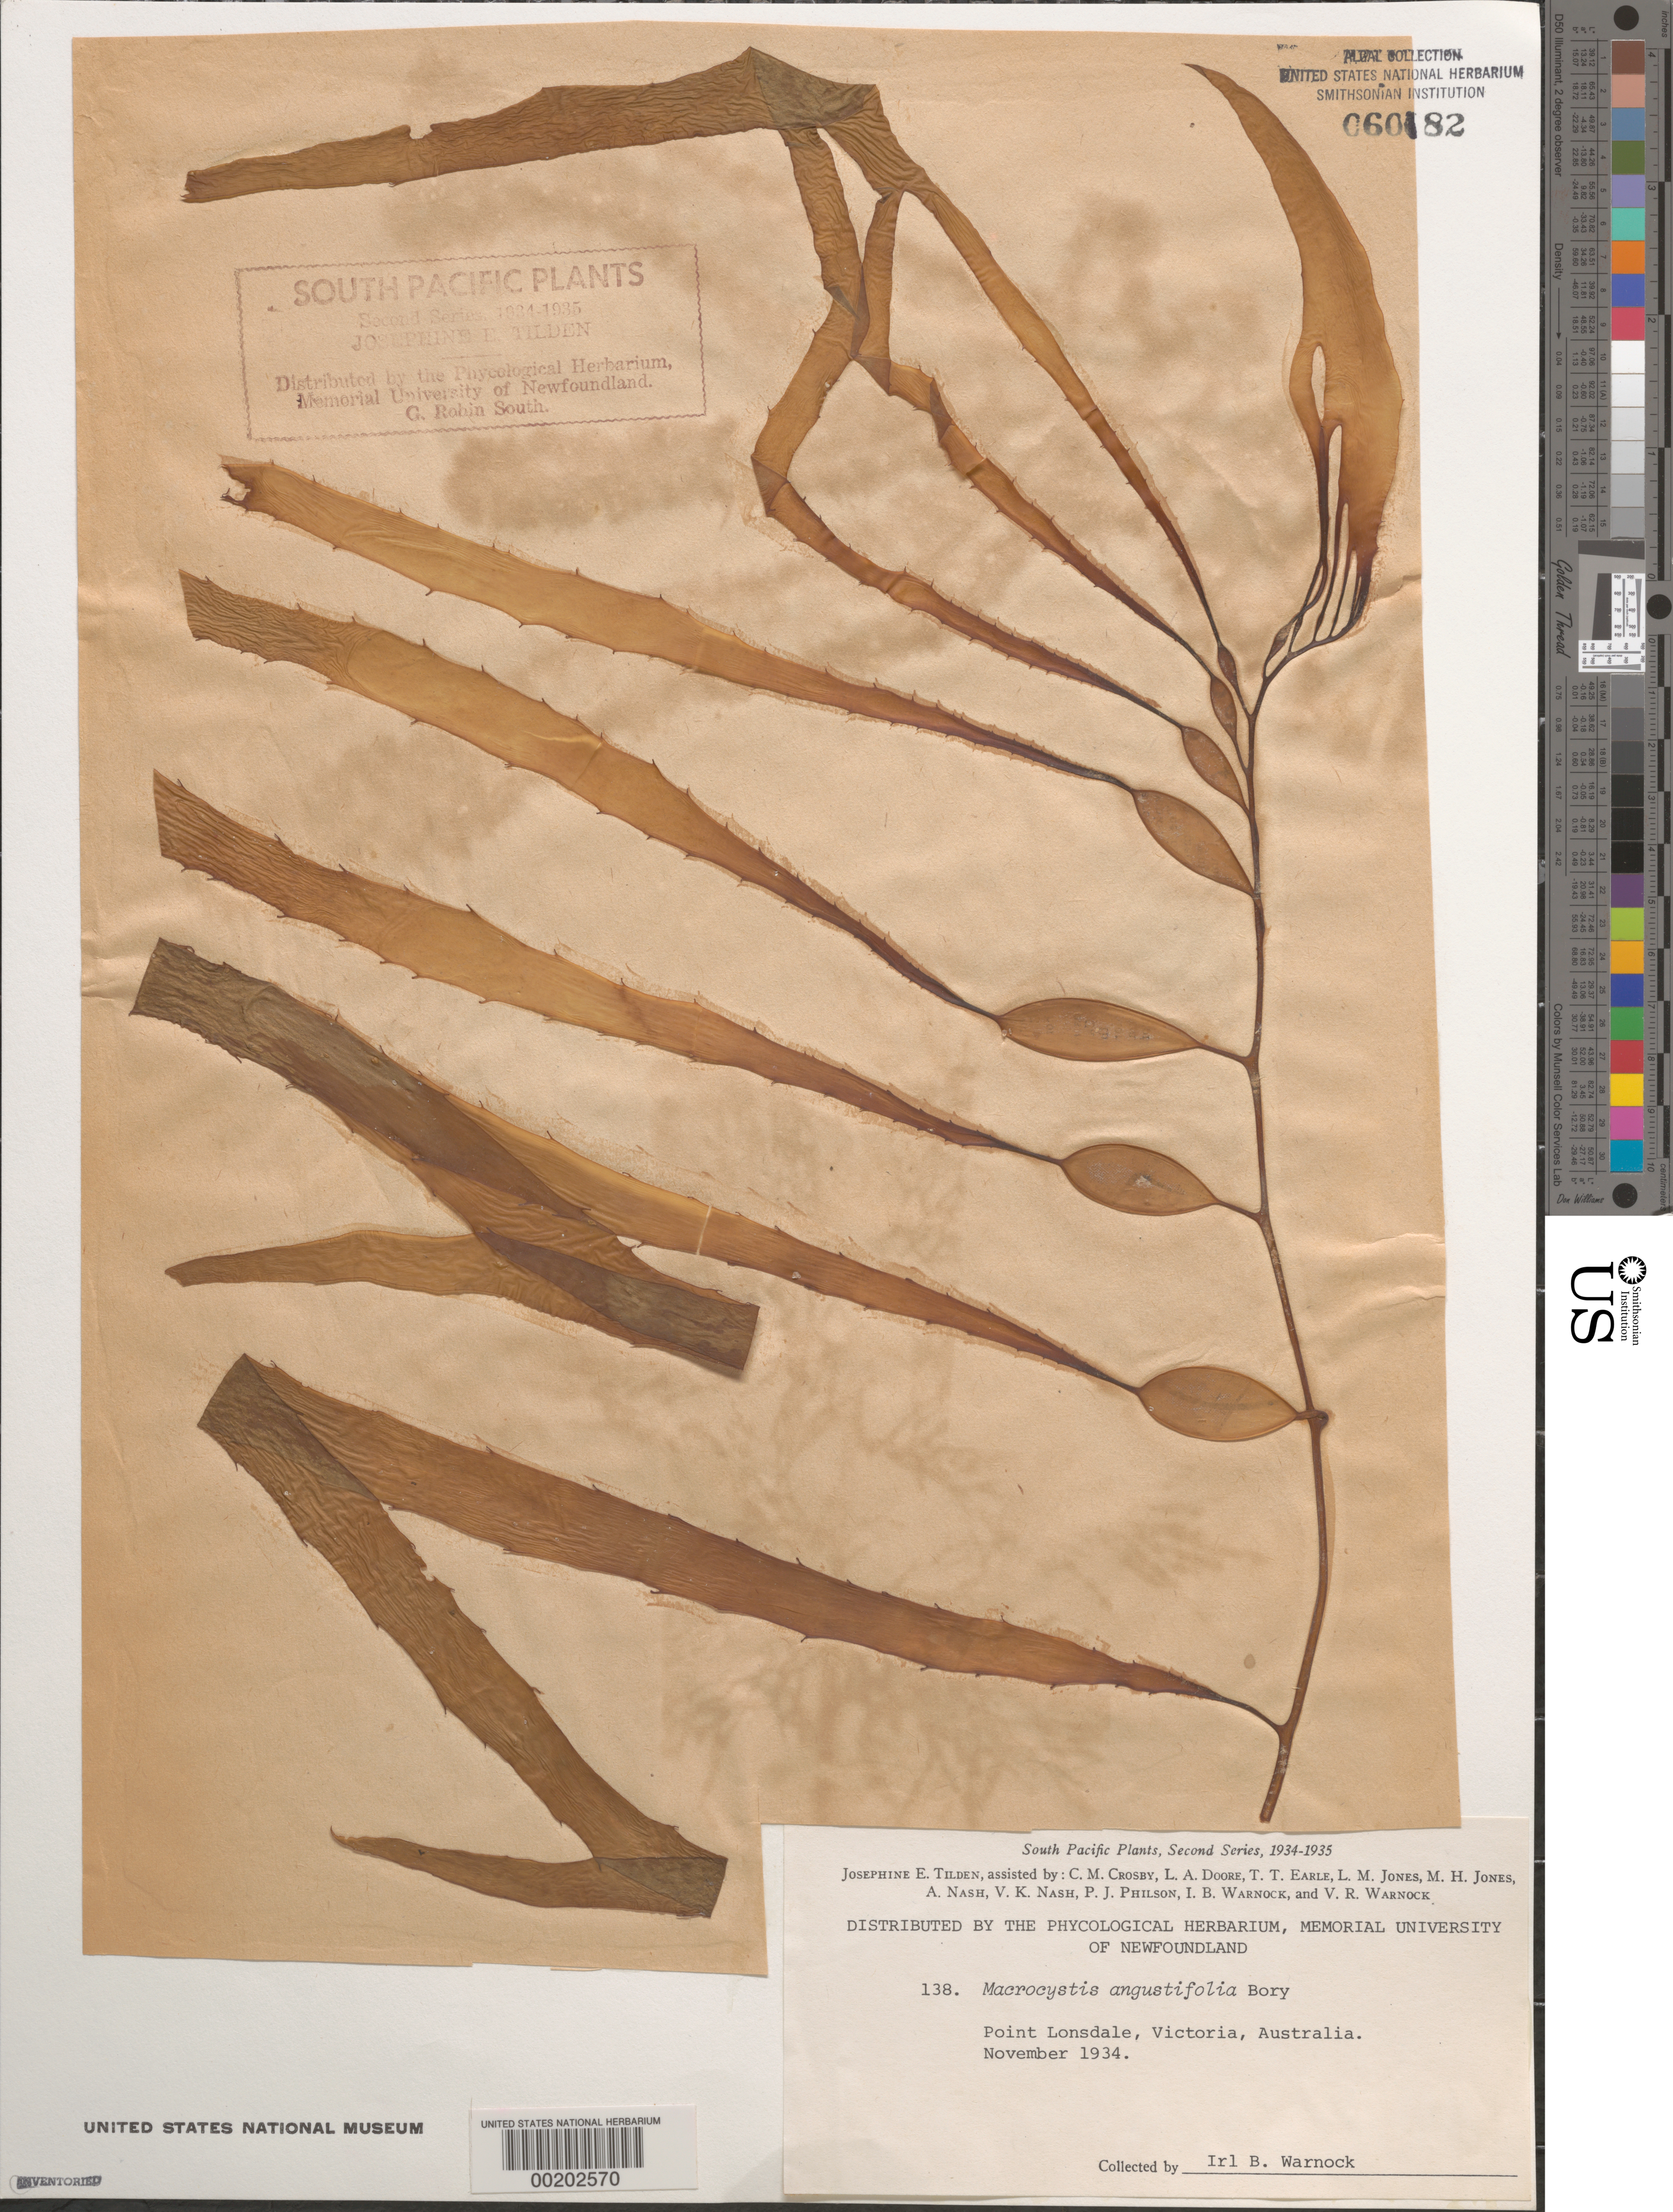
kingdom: Chromista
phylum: Ochrophyta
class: Phaeophyceae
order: Laminariales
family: Laminariaceae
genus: Macrocystis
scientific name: Macrocystis pyrifera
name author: (L.) C. Agardh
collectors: I. Warnock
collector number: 138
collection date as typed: Nov 1934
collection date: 1934-11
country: Australia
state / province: Victoria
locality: Point lonsdale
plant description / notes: Tilden, South Pacific Plants, Second Series, 1934-1935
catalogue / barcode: US 60182